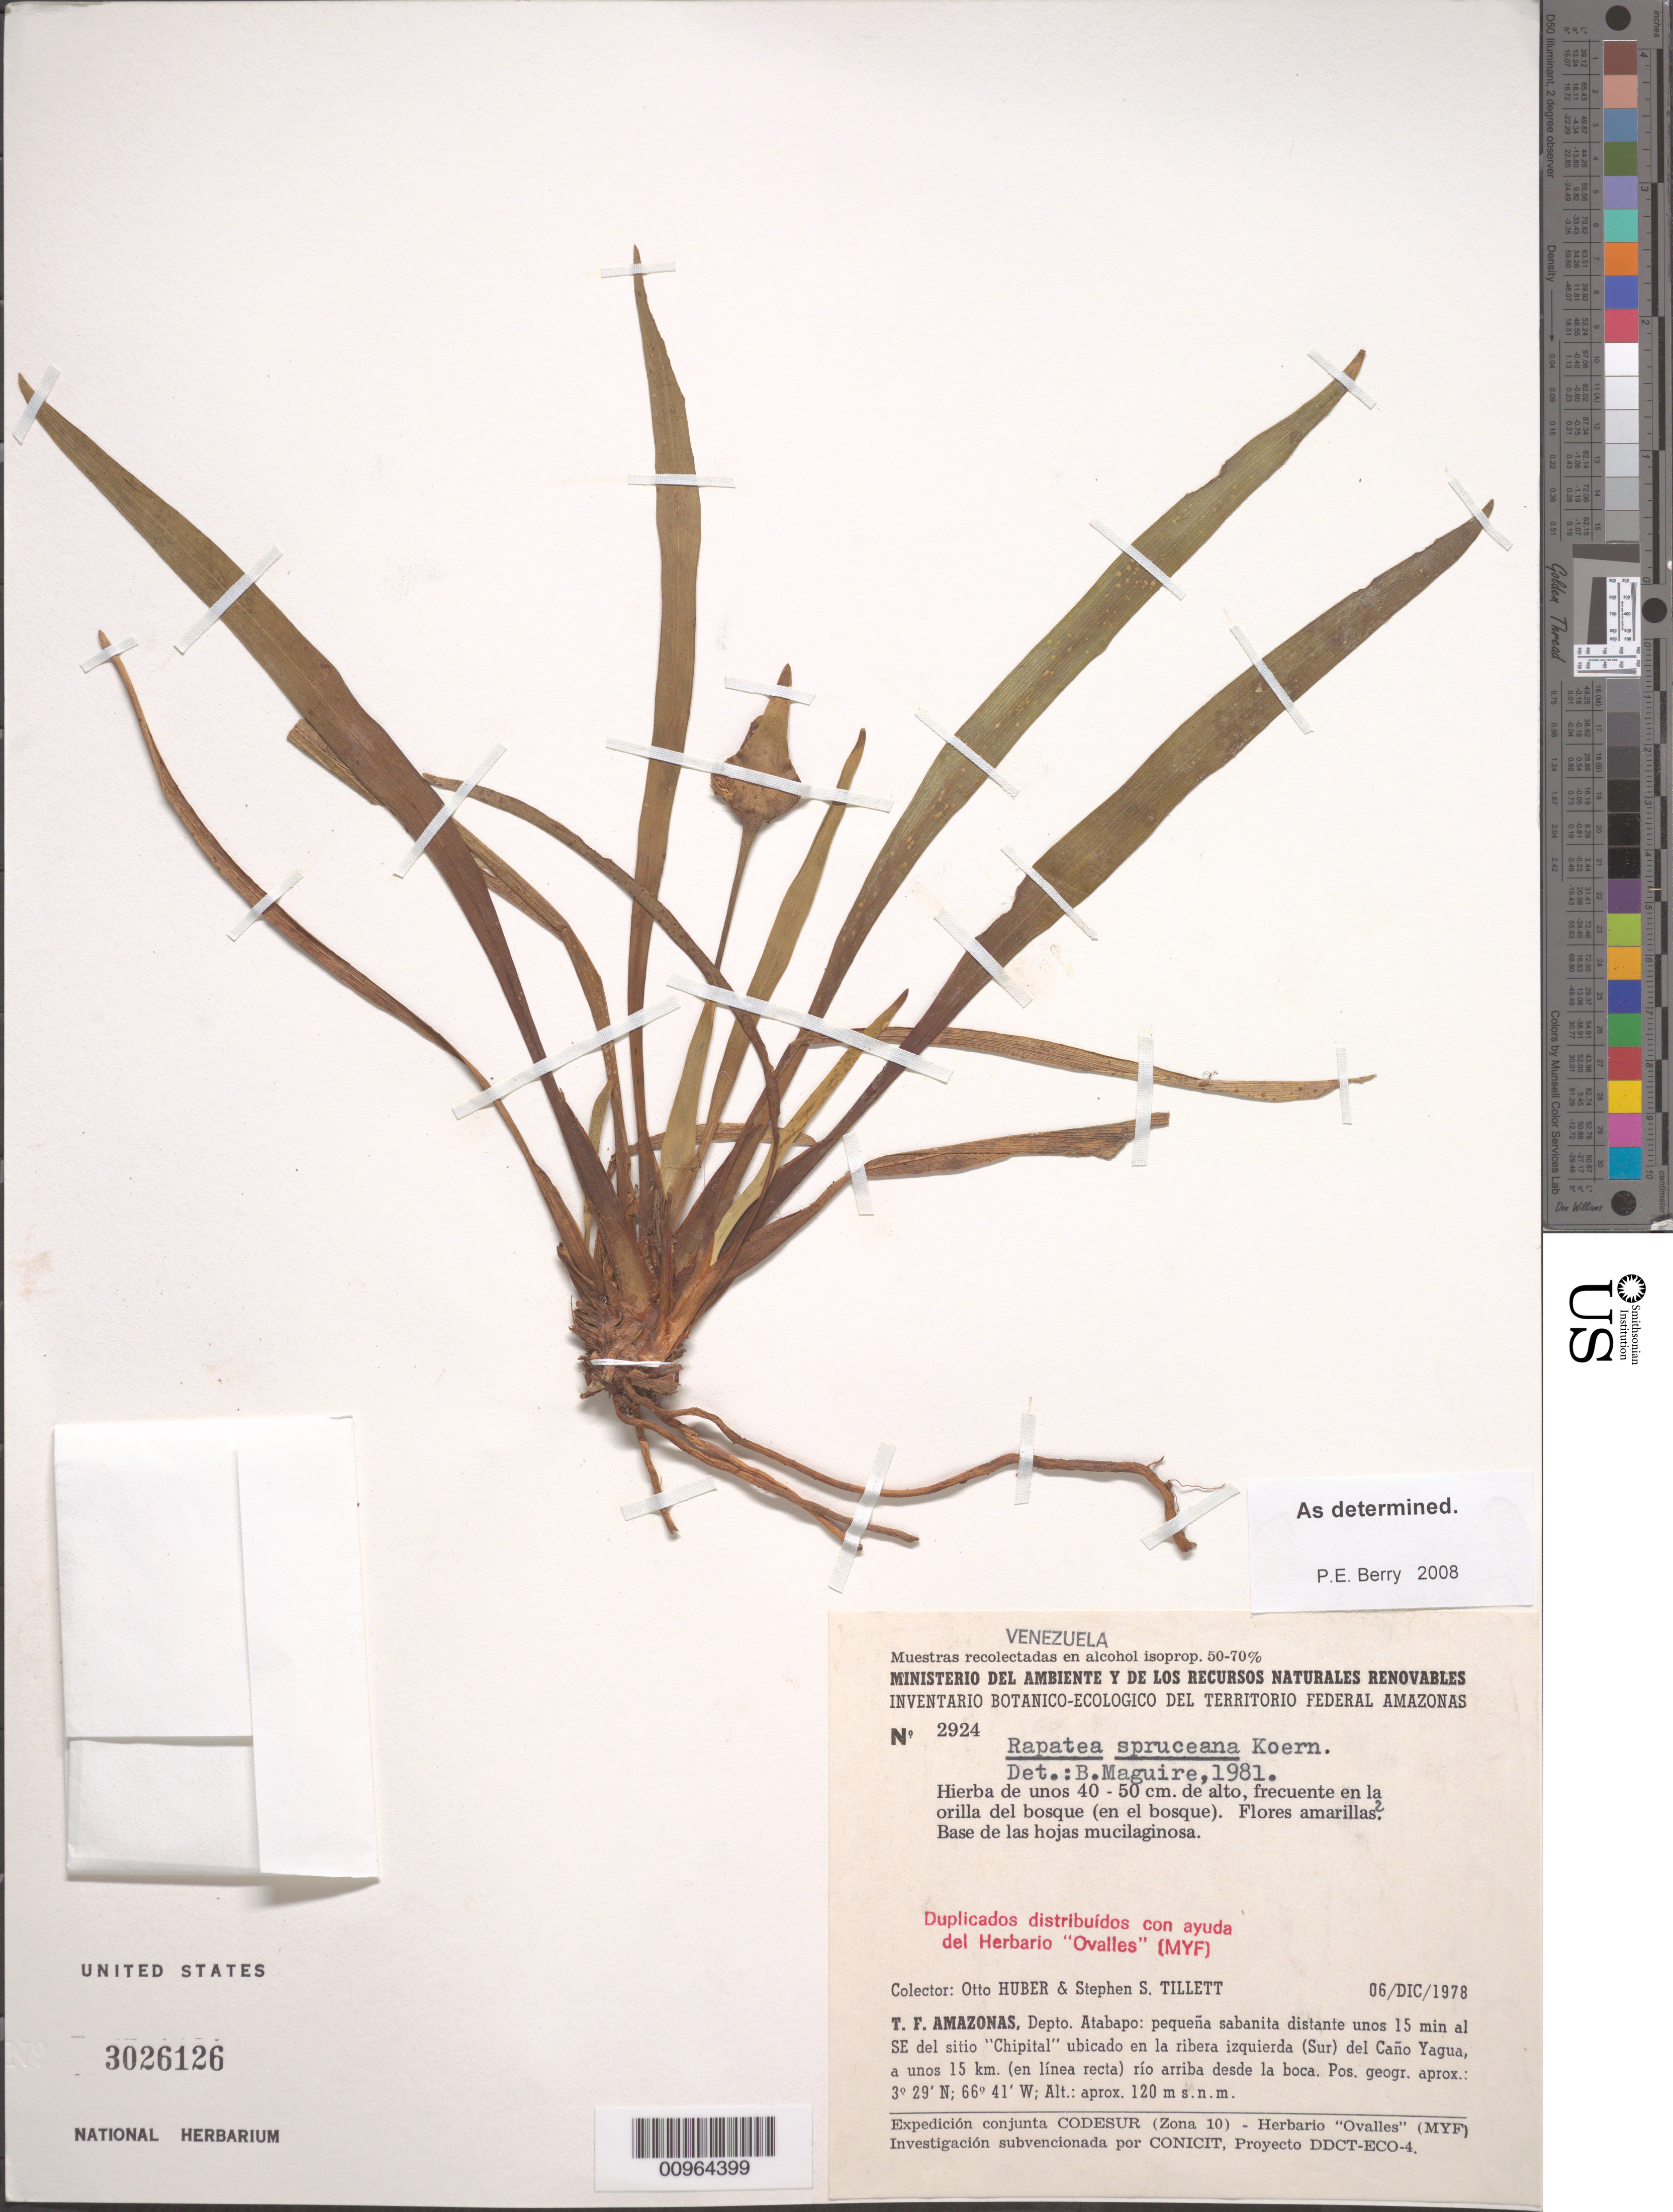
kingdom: Plantae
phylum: Tracheophyta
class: Liliopsida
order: Poales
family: Rapateaceae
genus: Rapatea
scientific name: Rapatea spruceana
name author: Körn.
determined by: Berry, P. E., (WIS), University of Wisconsin - Madison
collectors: O. Huber & S. S. Tillett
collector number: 2924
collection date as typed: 6-Dec-78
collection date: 1978-12-06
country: Venezuela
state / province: Amazonas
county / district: Atabapo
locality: Cerro Cucurito, a unos 15 min al SE del Sitio "Chipital" ubicado en la ribera izquierda (Sur) del Cano Yagua, a unos 15km rio arriba desde la boca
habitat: Pequena sabanita; en la orilla del bosque (en el bosque)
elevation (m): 120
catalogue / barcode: US 3026126